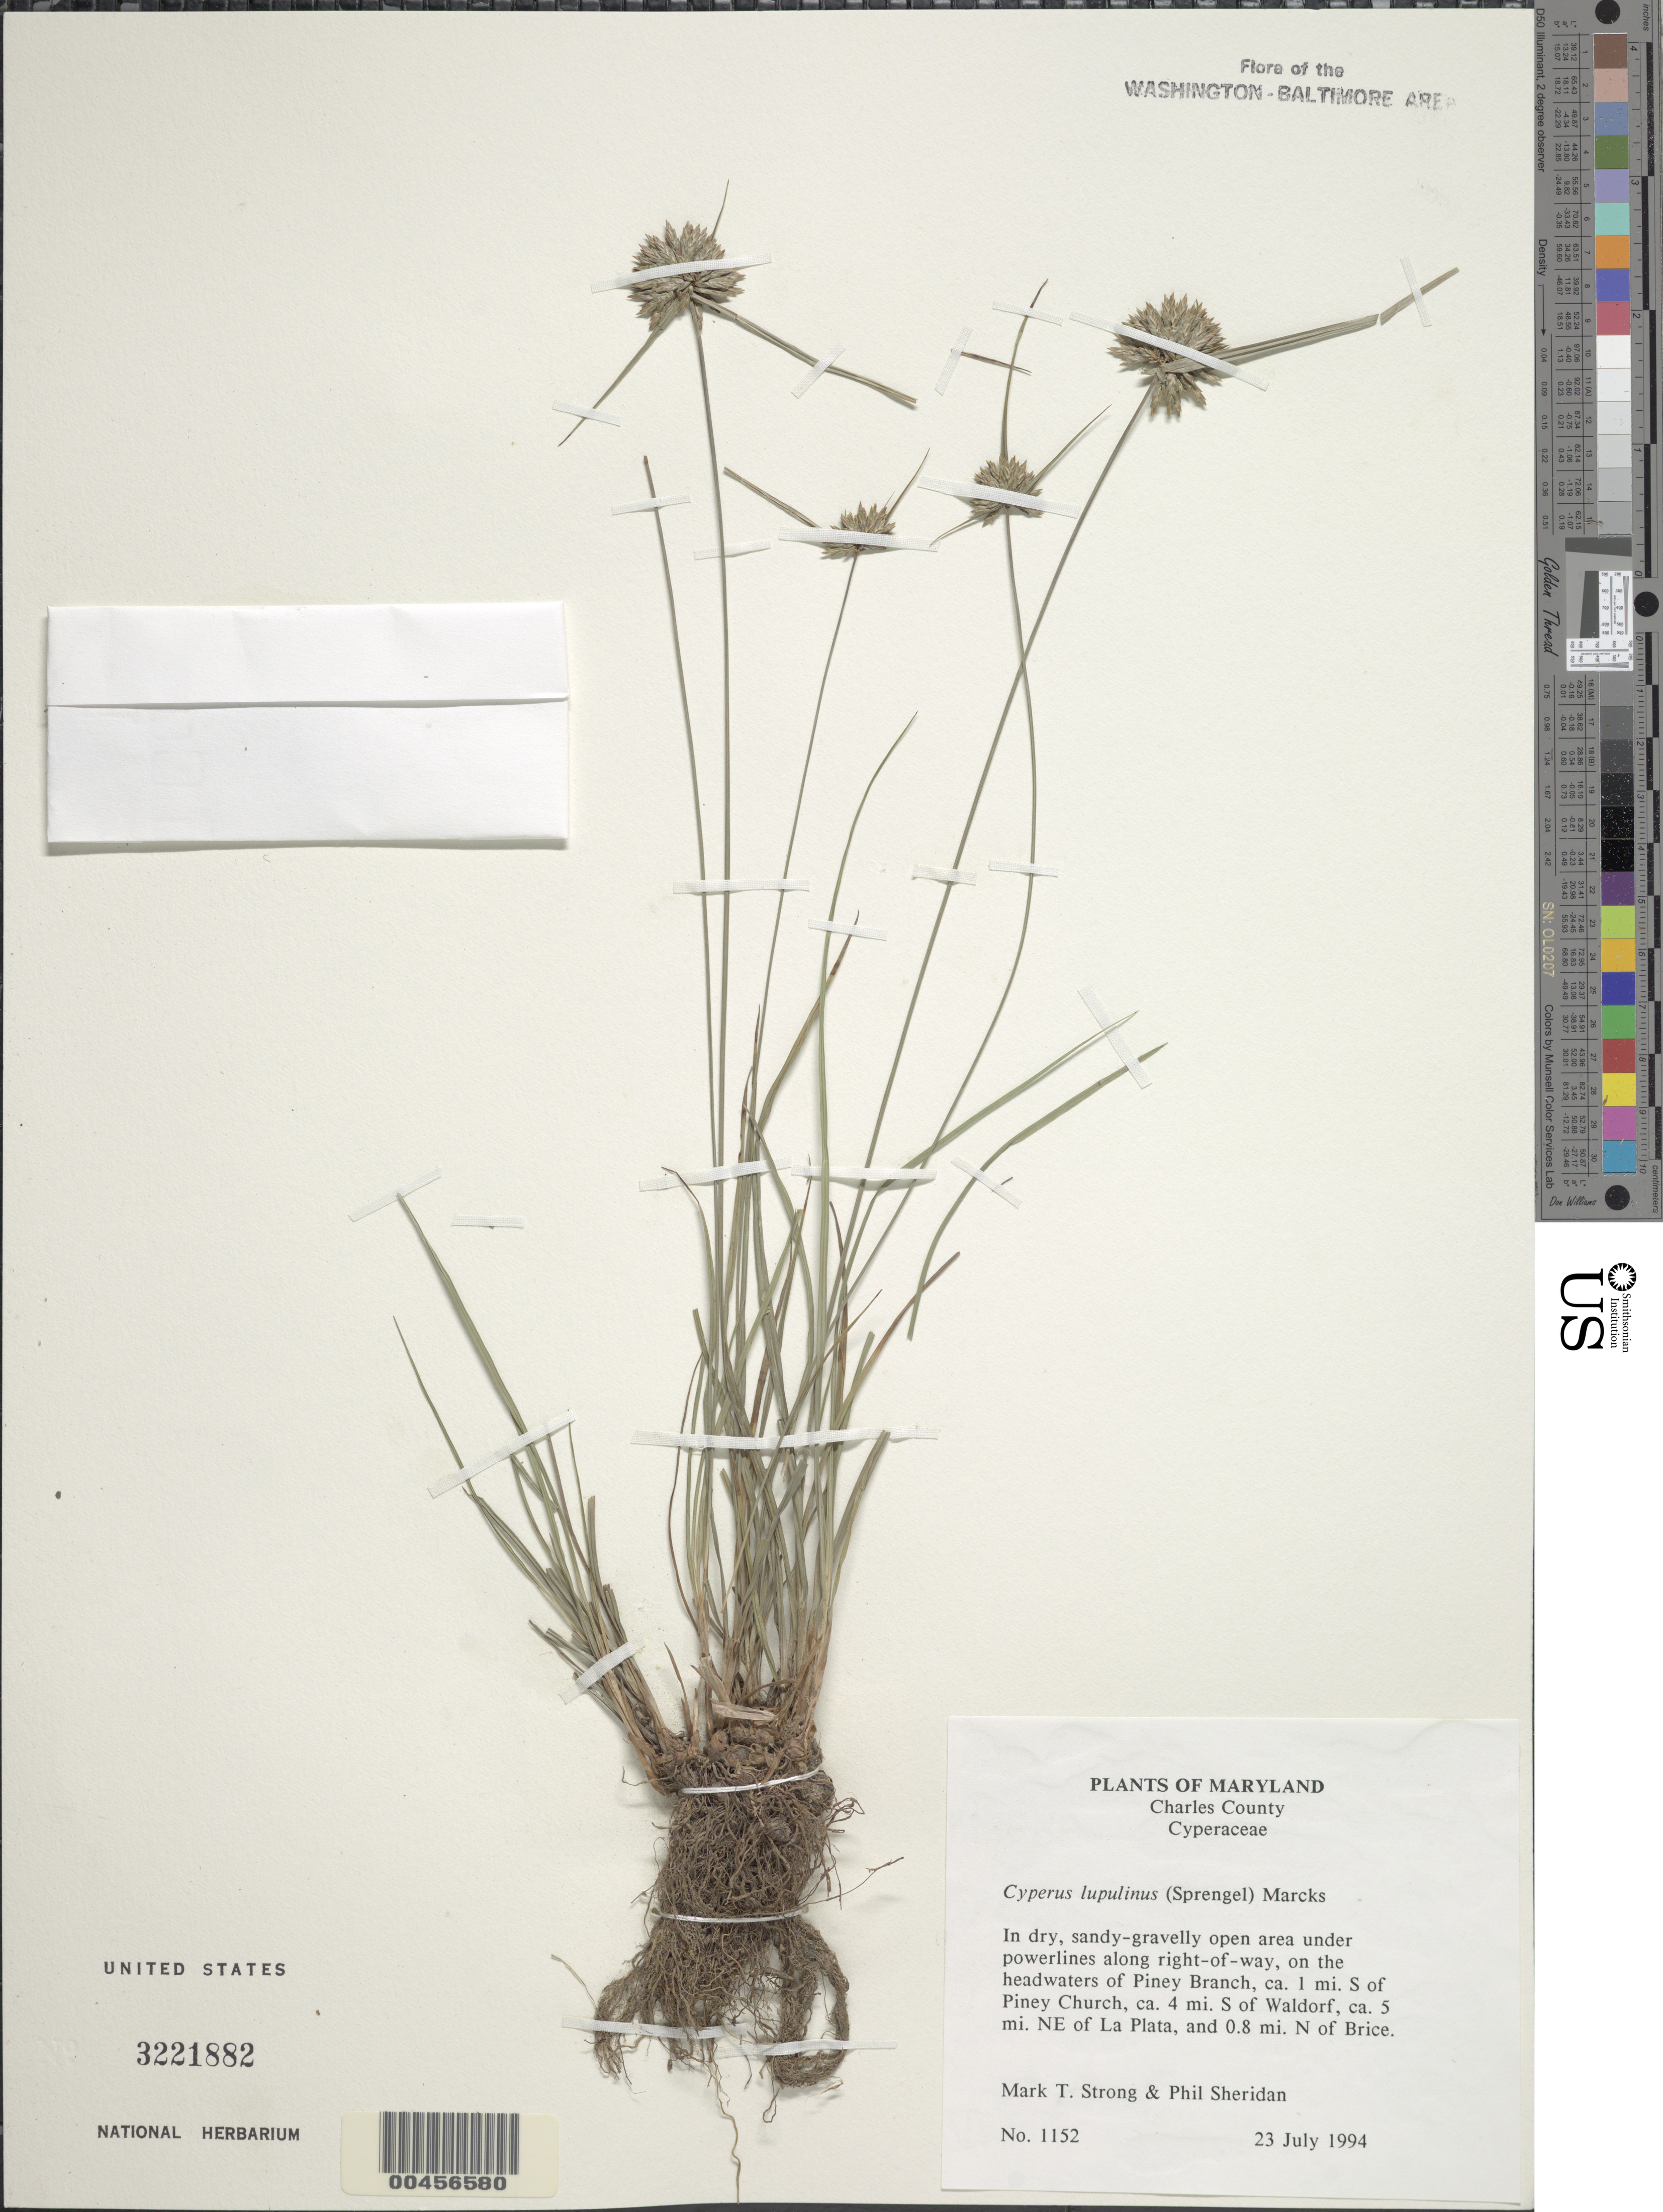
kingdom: Plantae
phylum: Tracheophyta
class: Liliopsida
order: Poales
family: Cyperaceae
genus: Carex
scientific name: Carex lupulina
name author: Muhl. ex Willd.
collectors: M. T. Strong & P. Sheridan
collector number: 1152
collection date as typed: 23 Jul 1994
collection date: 1994-07-23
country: United States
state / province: Maryland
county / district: Charles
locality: Piney Branch, S of Piney Church, S of Waldorf, NE of La Plata, N of Brice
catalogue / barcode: US 3221882